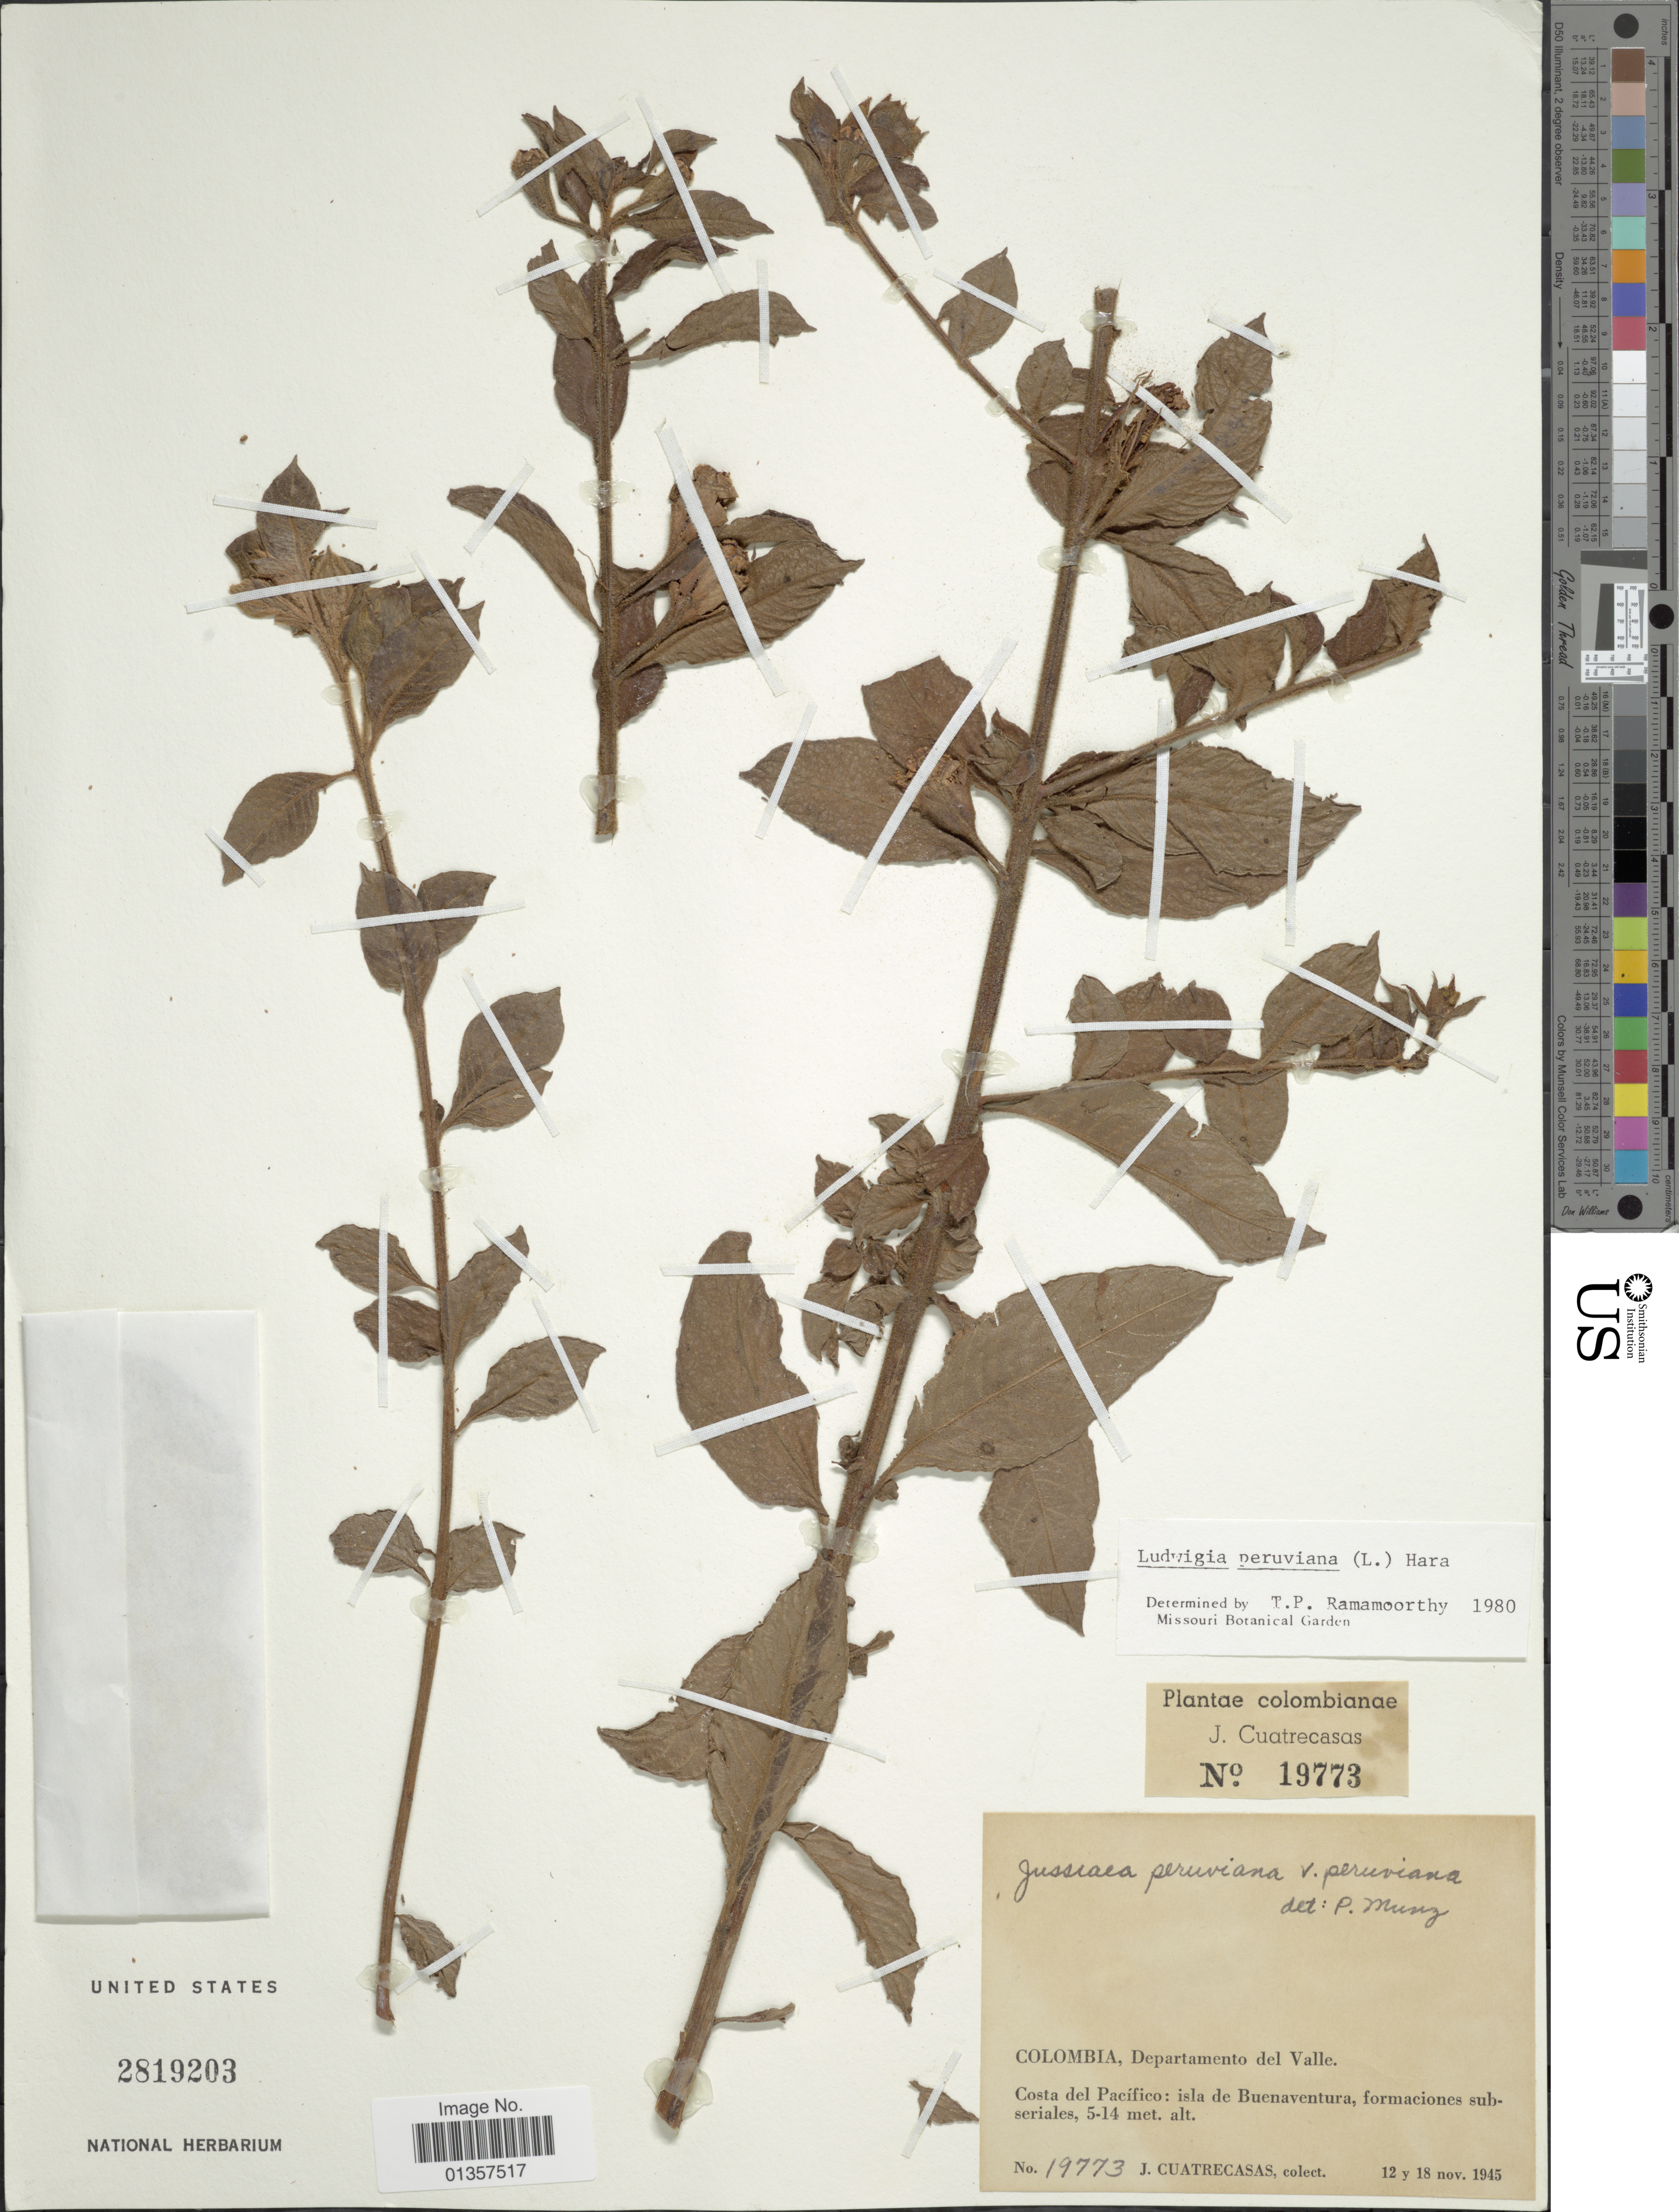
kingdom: Plantae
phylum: Tracheophyta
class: Magnoliopsida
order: Myrtales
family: Onagraceae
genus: Ludwigia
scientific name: Ludwigia peruviana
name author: (L.) H. Hara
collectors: J. Cuatrecasas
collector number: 19773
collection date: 1945-11-12/1945-11-18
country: Colombia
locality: Departamento del Valle. Costa del Pacifico: isla de Buenaventura, formaciones subseriales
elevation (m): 5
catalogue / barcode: US 2819203